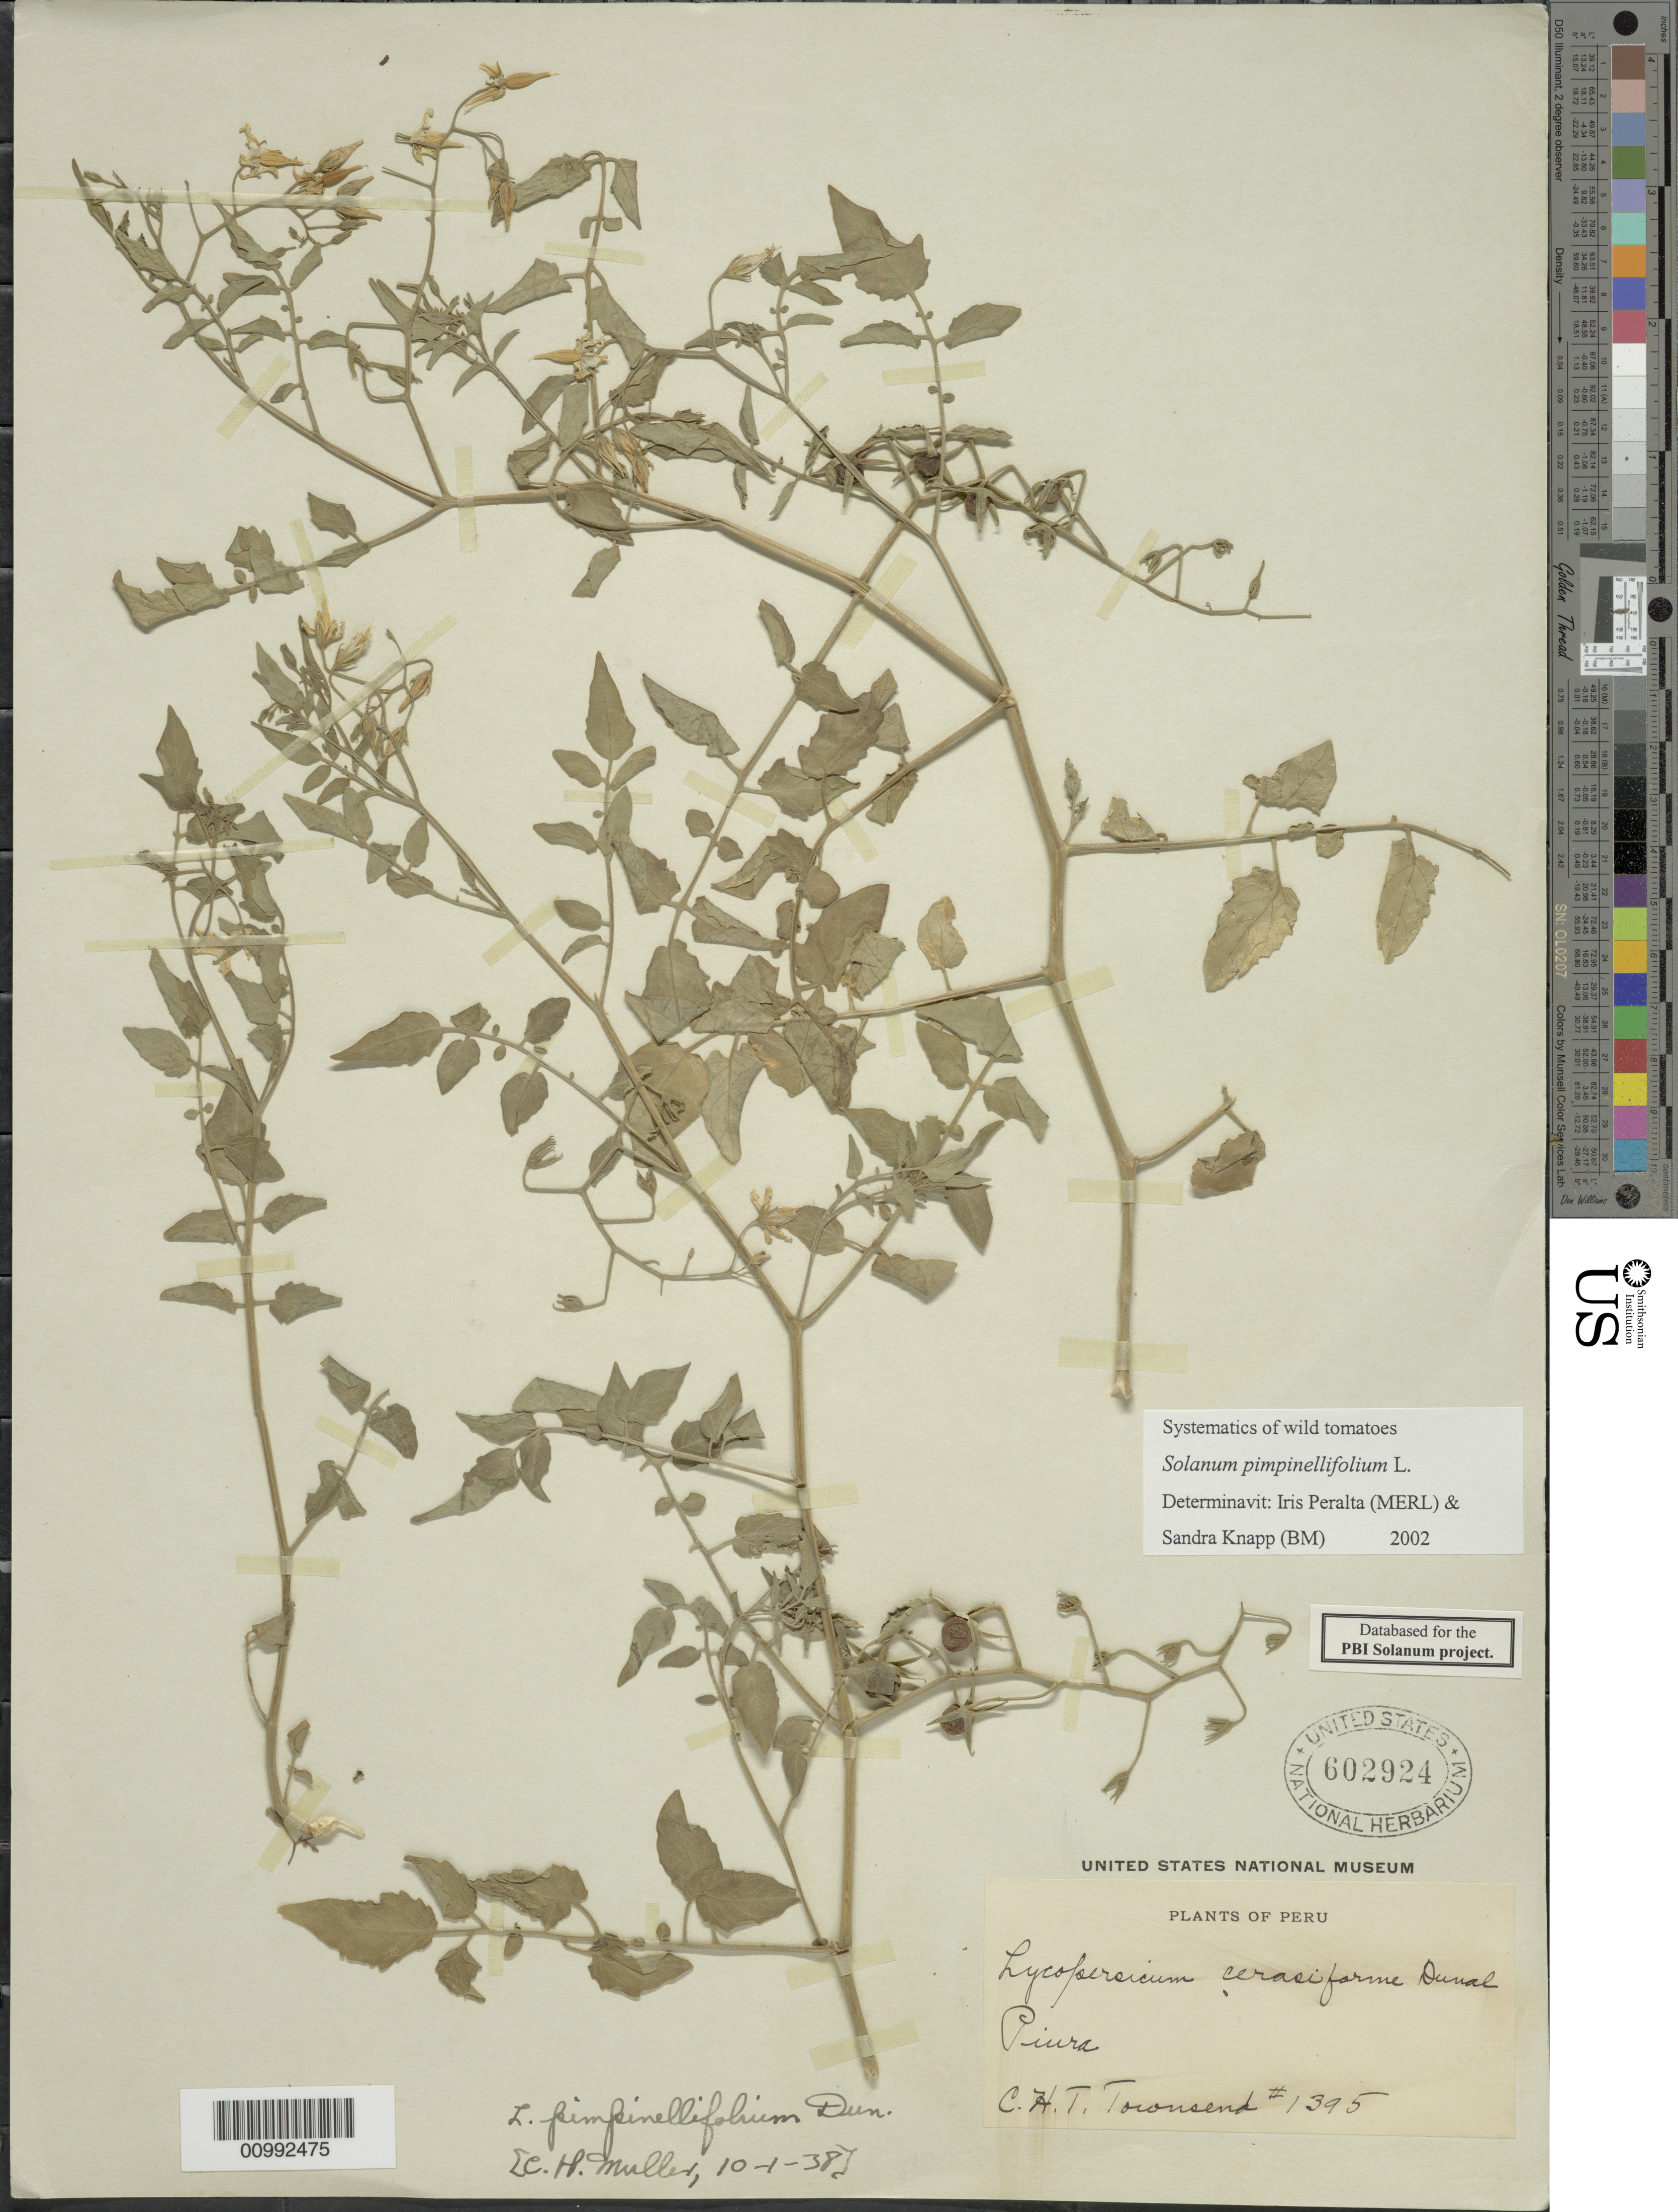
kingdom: Plantae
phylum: Tracheophyta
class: Magnoliopsida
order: Solanales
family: Solanaceae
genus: Solanum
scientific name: Solanum pimpinellifolium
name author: L.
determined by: Peralta, Iris E.; Knapp, S. D.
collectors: C. H. T. Townsend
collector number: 1395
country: Peru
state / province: Piura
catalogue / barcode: US 602924